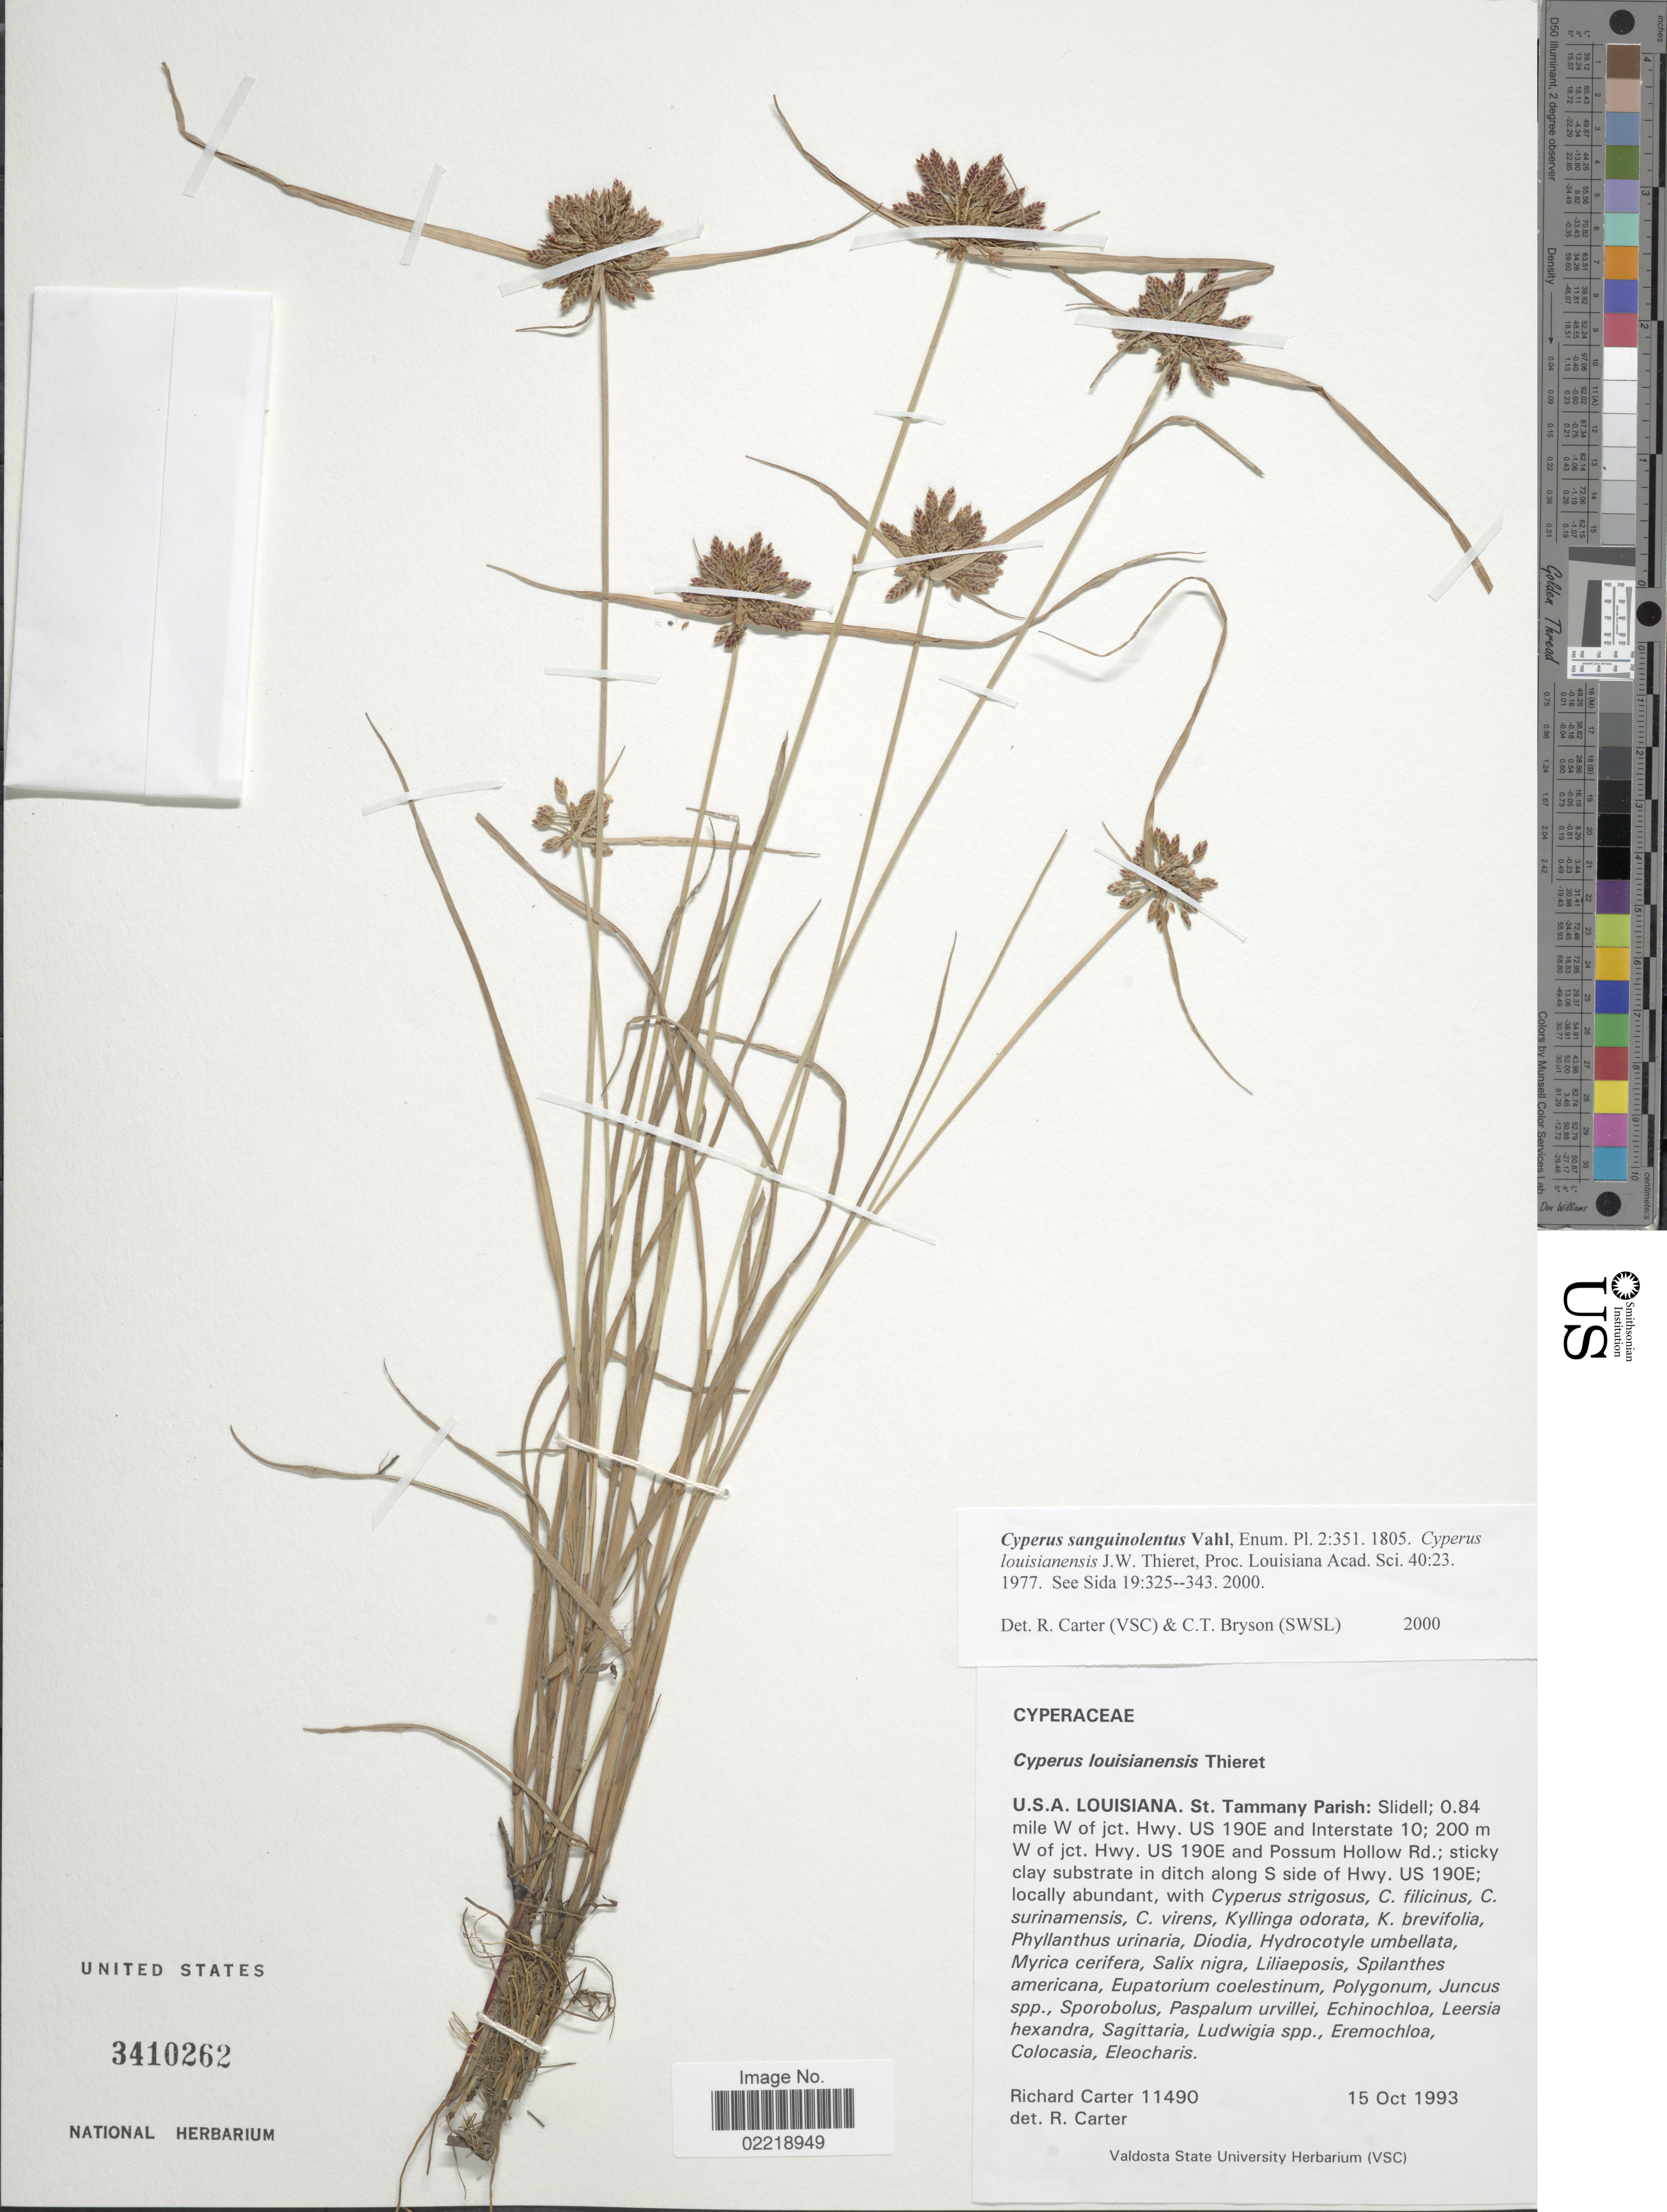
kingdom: Plantae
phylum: Tracheophyta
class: Liliopsida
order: Poales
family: Cyperaceae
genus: Cyperus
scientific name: Cyperus sanguinolentus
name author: Vahl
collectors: R. Carter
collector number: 11490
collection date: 1993-10-15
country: United States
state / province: Louisiana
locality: St Tammany Parish: Slidell; 0.84 mile W of jct Hwy US 190E and Interstate 10; 200 m W of jct Hwy US 190E and Possum Hollow Rd; sticky clay substrate in ditch along S side of Hwy US 190E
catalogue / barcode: US 3410262